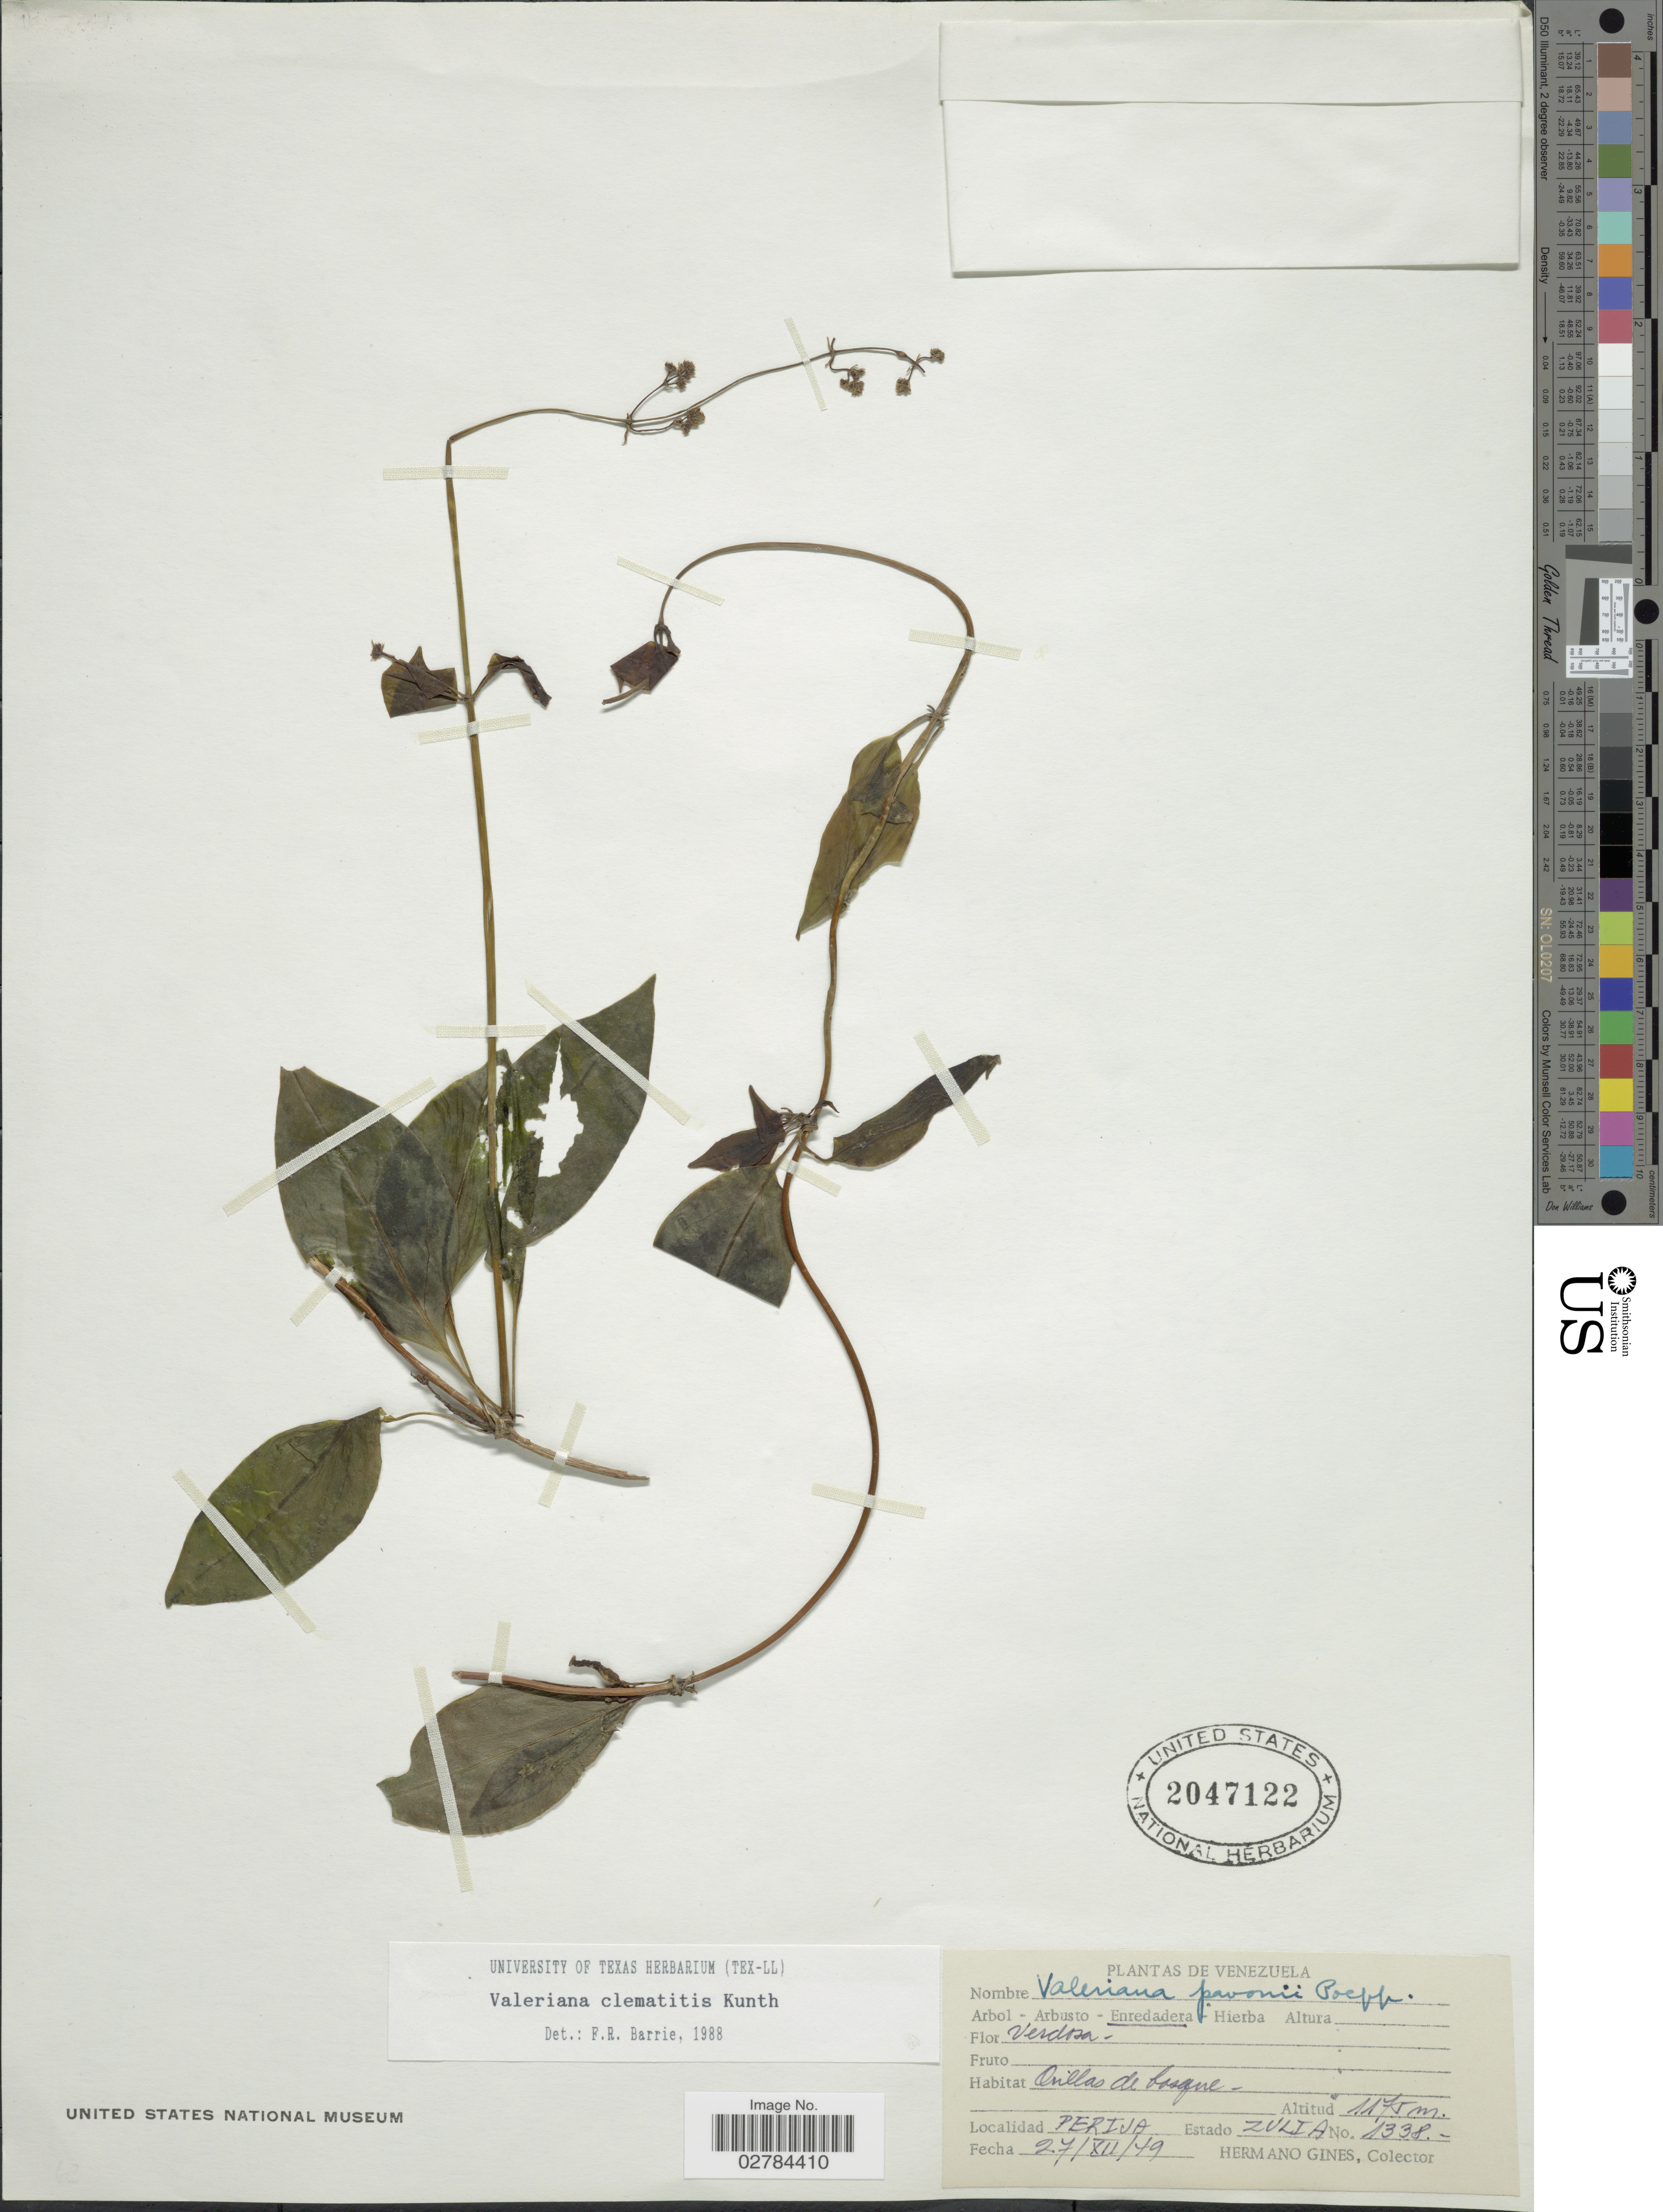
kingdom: Plantae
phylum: Tracheophyta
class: Magnoliopsida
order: Dipsacales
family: Caprifoliaceae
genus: Valeriana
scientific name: Valeriana clematitis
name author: Kunth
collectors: Bro. Gines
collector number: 1338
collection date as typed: Transcribed d/m/y: 27/12/49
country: Venezuela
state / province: Zulia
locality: Perija.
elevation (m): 1175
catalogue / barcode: US 2047122